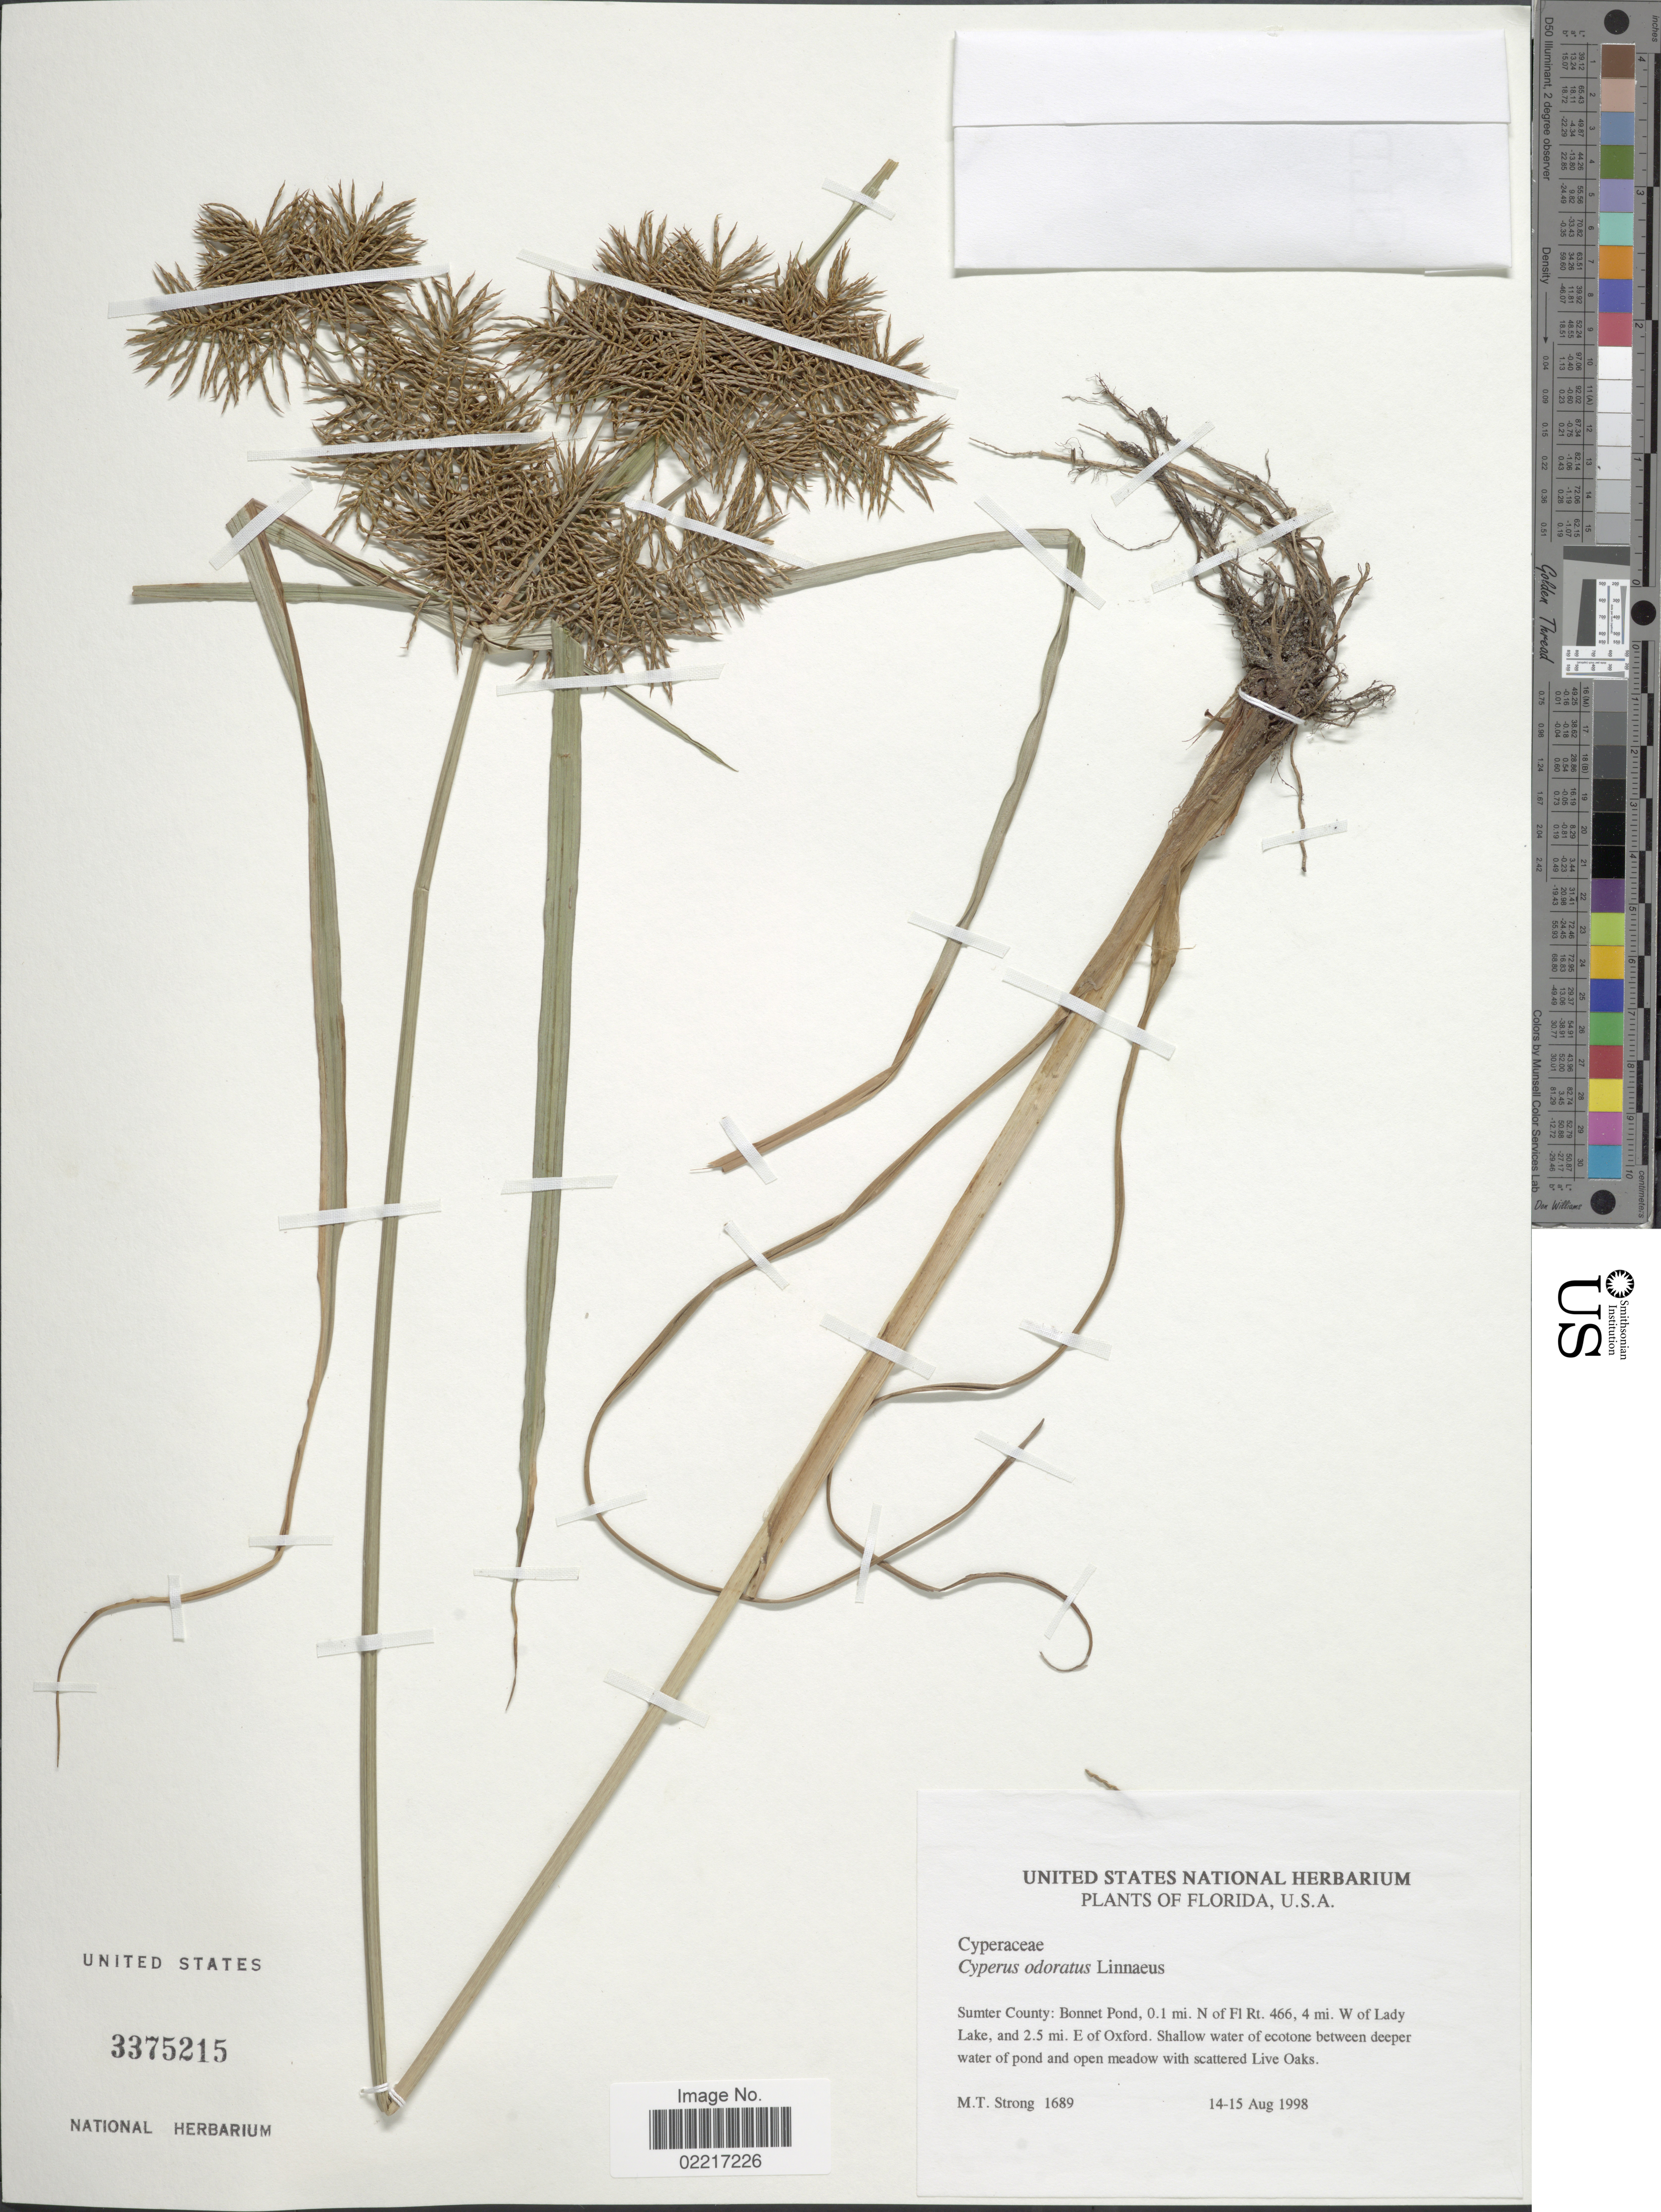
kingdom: Plantae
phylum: Tracheophyta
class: Liliopsida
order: Poales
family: Cyperaceae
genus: Cyperus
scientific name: Cyperus odoratus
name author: L.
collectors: M. T. Strong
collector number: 1689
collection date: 1998-08-14/1998-08-15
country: United States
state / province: Florida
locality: Sumter County: Bonnet Pond, 0.1 mi. N of Fl Rt. 466, 4 mi. W of Lady Lake, and 2.5 mi. E of Oxford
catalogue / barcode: US 3375215